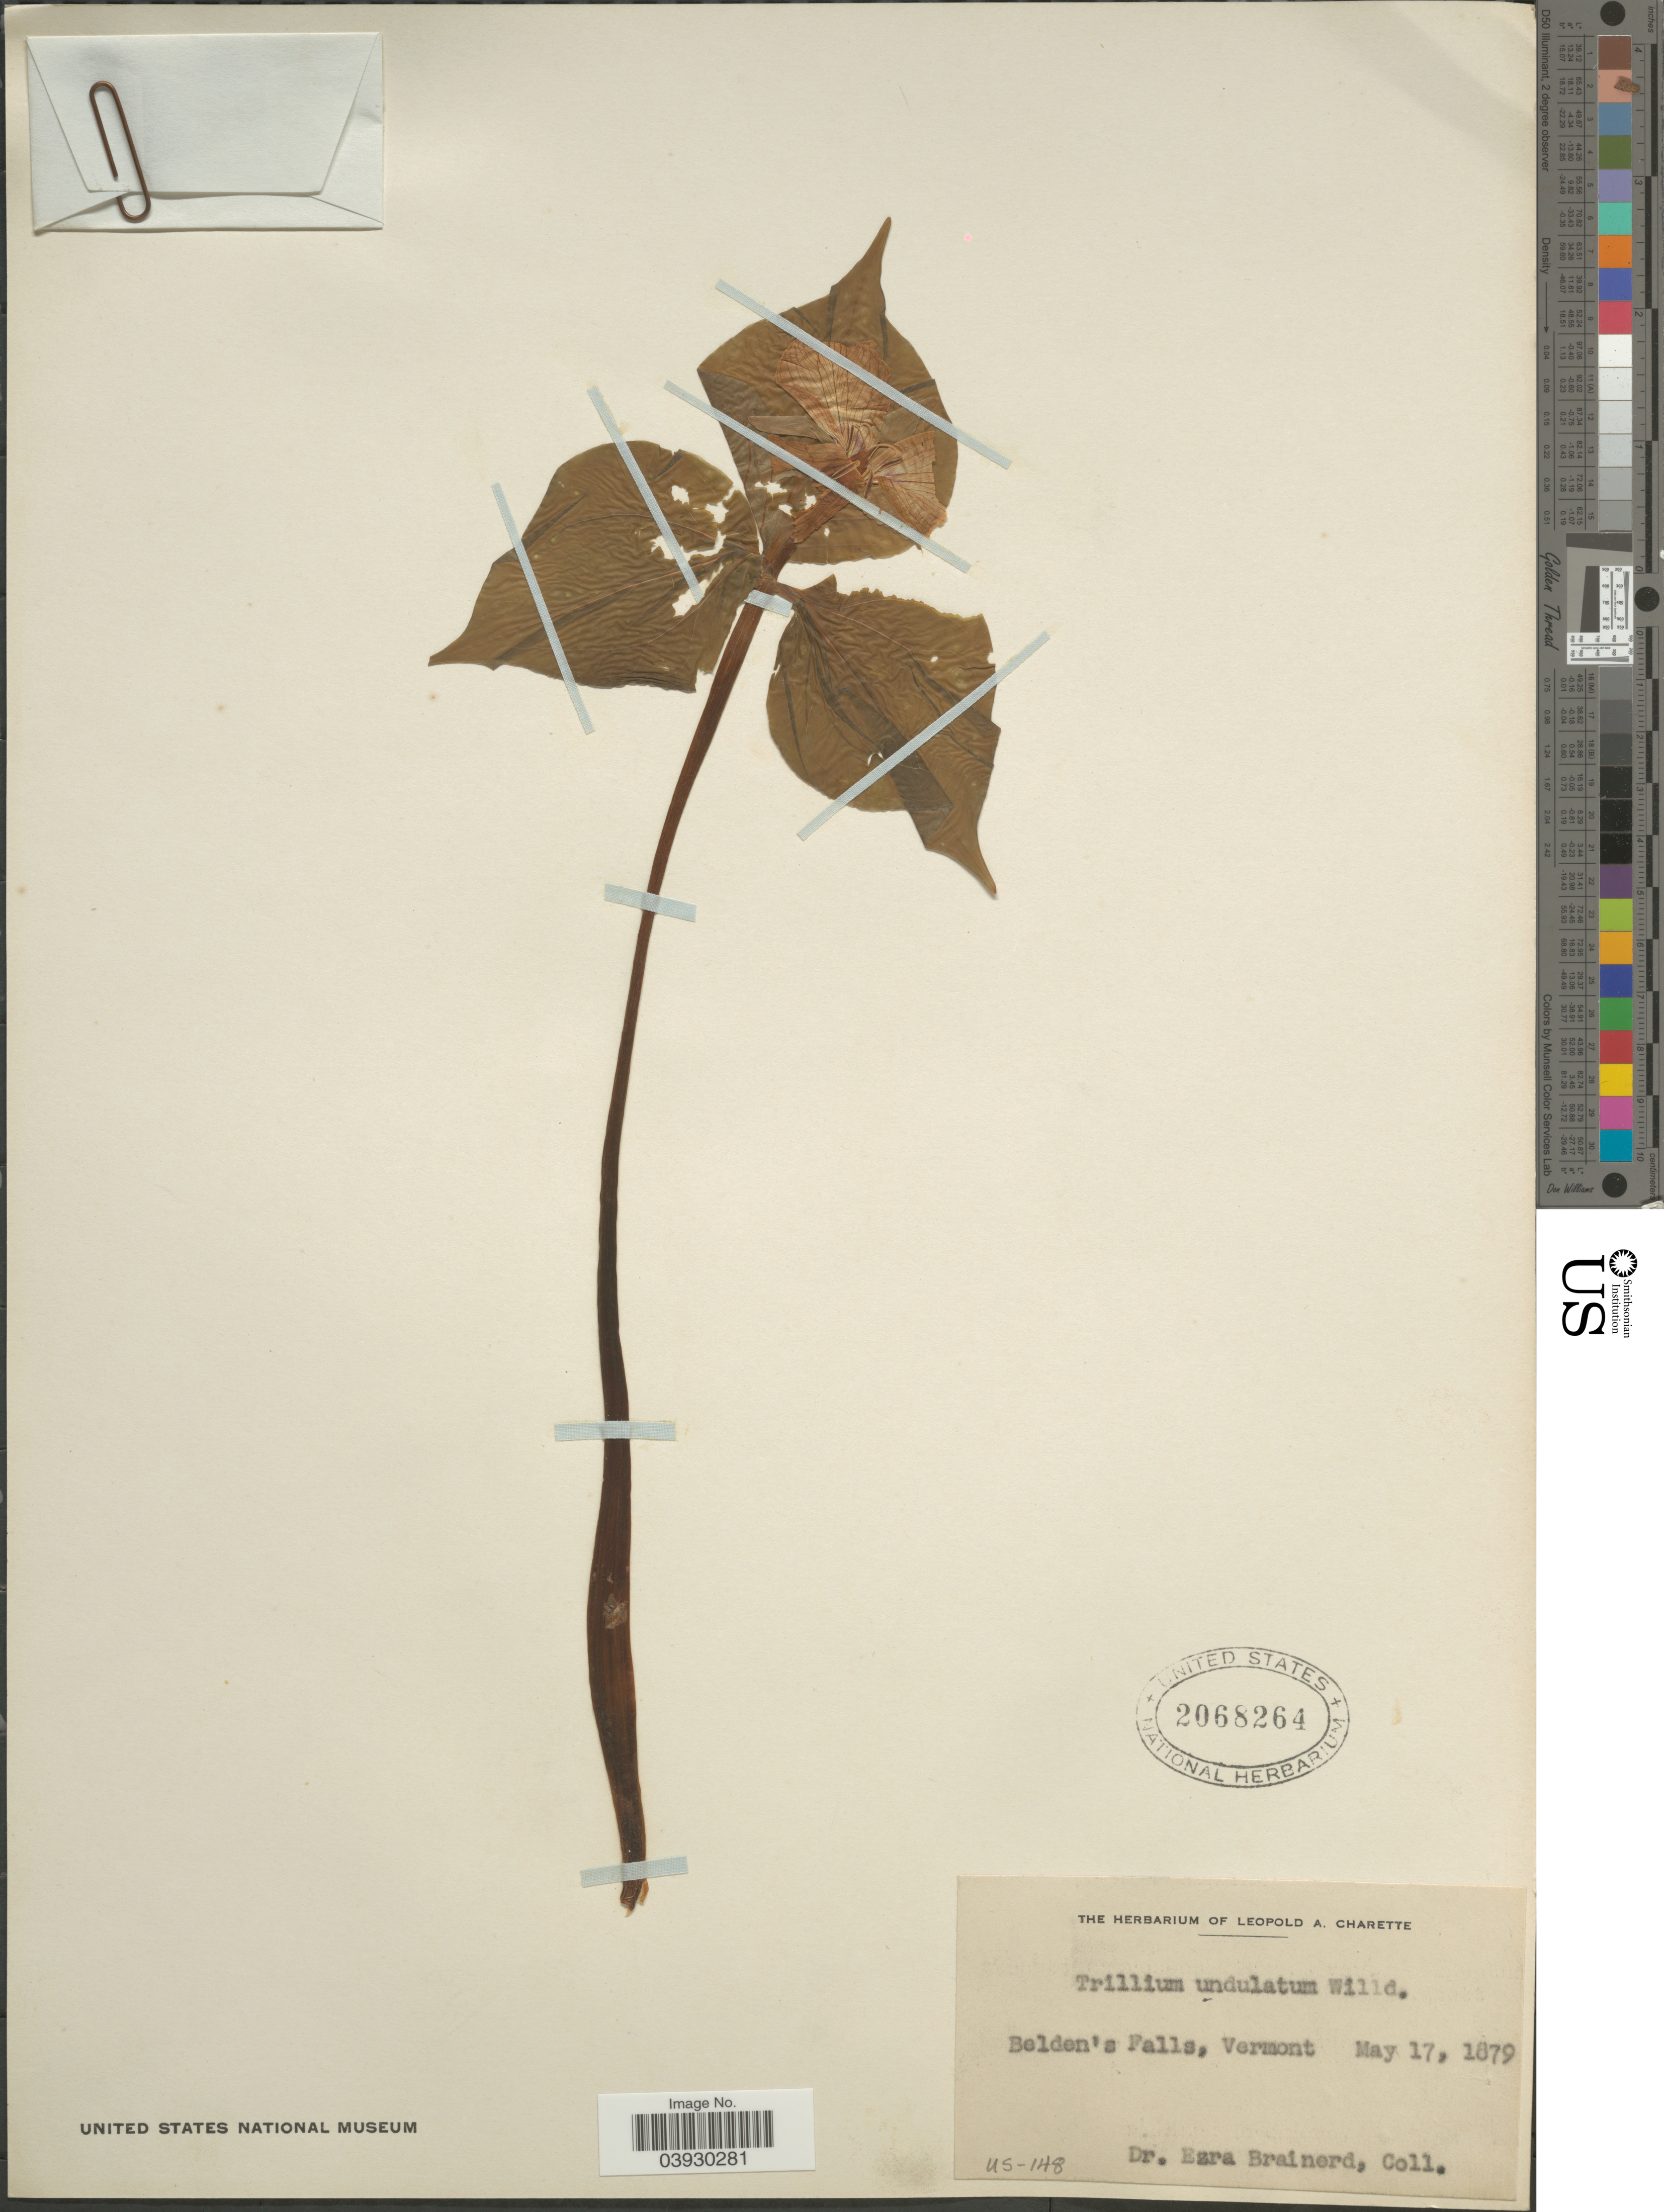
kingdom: Plantae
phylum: Tracheophyta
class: Liliopsida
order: Liliales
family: Melanthiaceae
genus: Trillium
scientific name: Trillium undulatum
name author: Willd.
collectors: E. Brainerd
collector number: US-148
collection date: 1879-05-17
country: United States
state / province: Vermont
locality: Belden's Falls.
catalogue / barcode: US 2068264